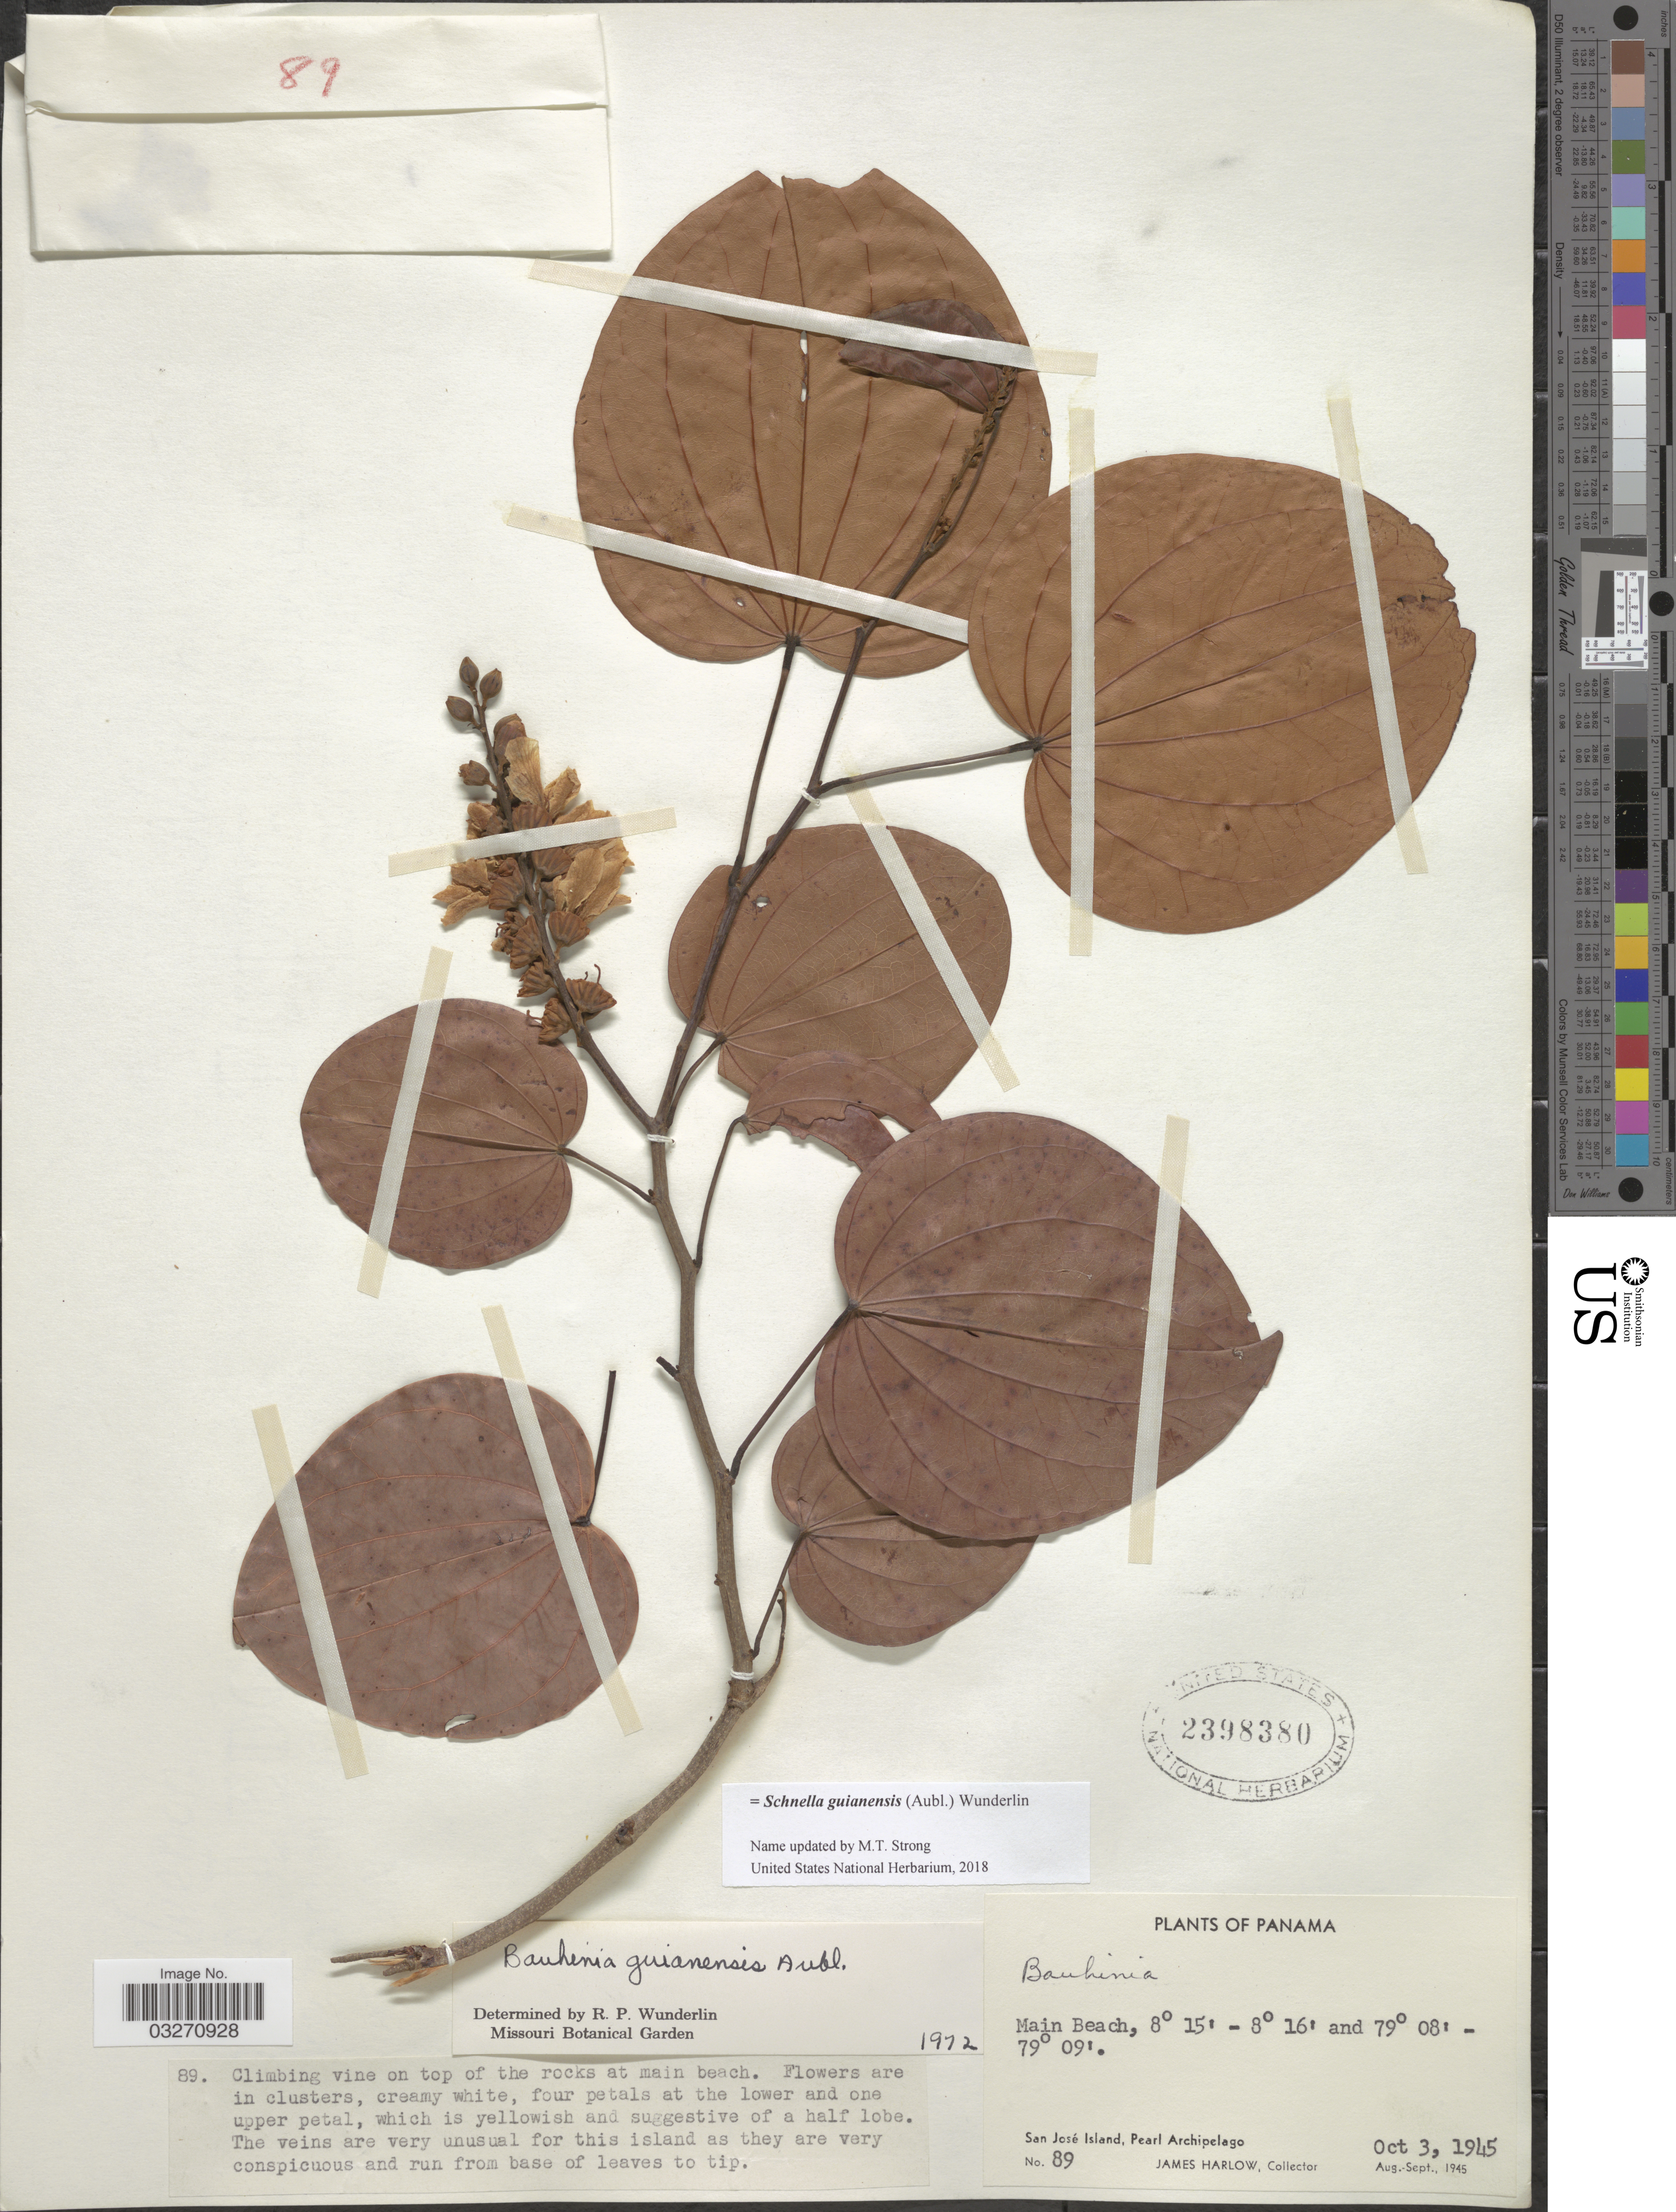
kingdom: Plantae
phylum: Tracheophyta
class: Magnoliopsida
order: Fabales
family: Fabaceae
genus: Schnella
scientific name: Schnella guianensis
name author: (Aubl.) Wunderlin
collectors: J. Harlow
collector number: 89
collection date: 1945-10-03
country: Panama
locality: Main Beach, San José Island, Pearl Archipelago.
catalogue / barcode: US 2398380